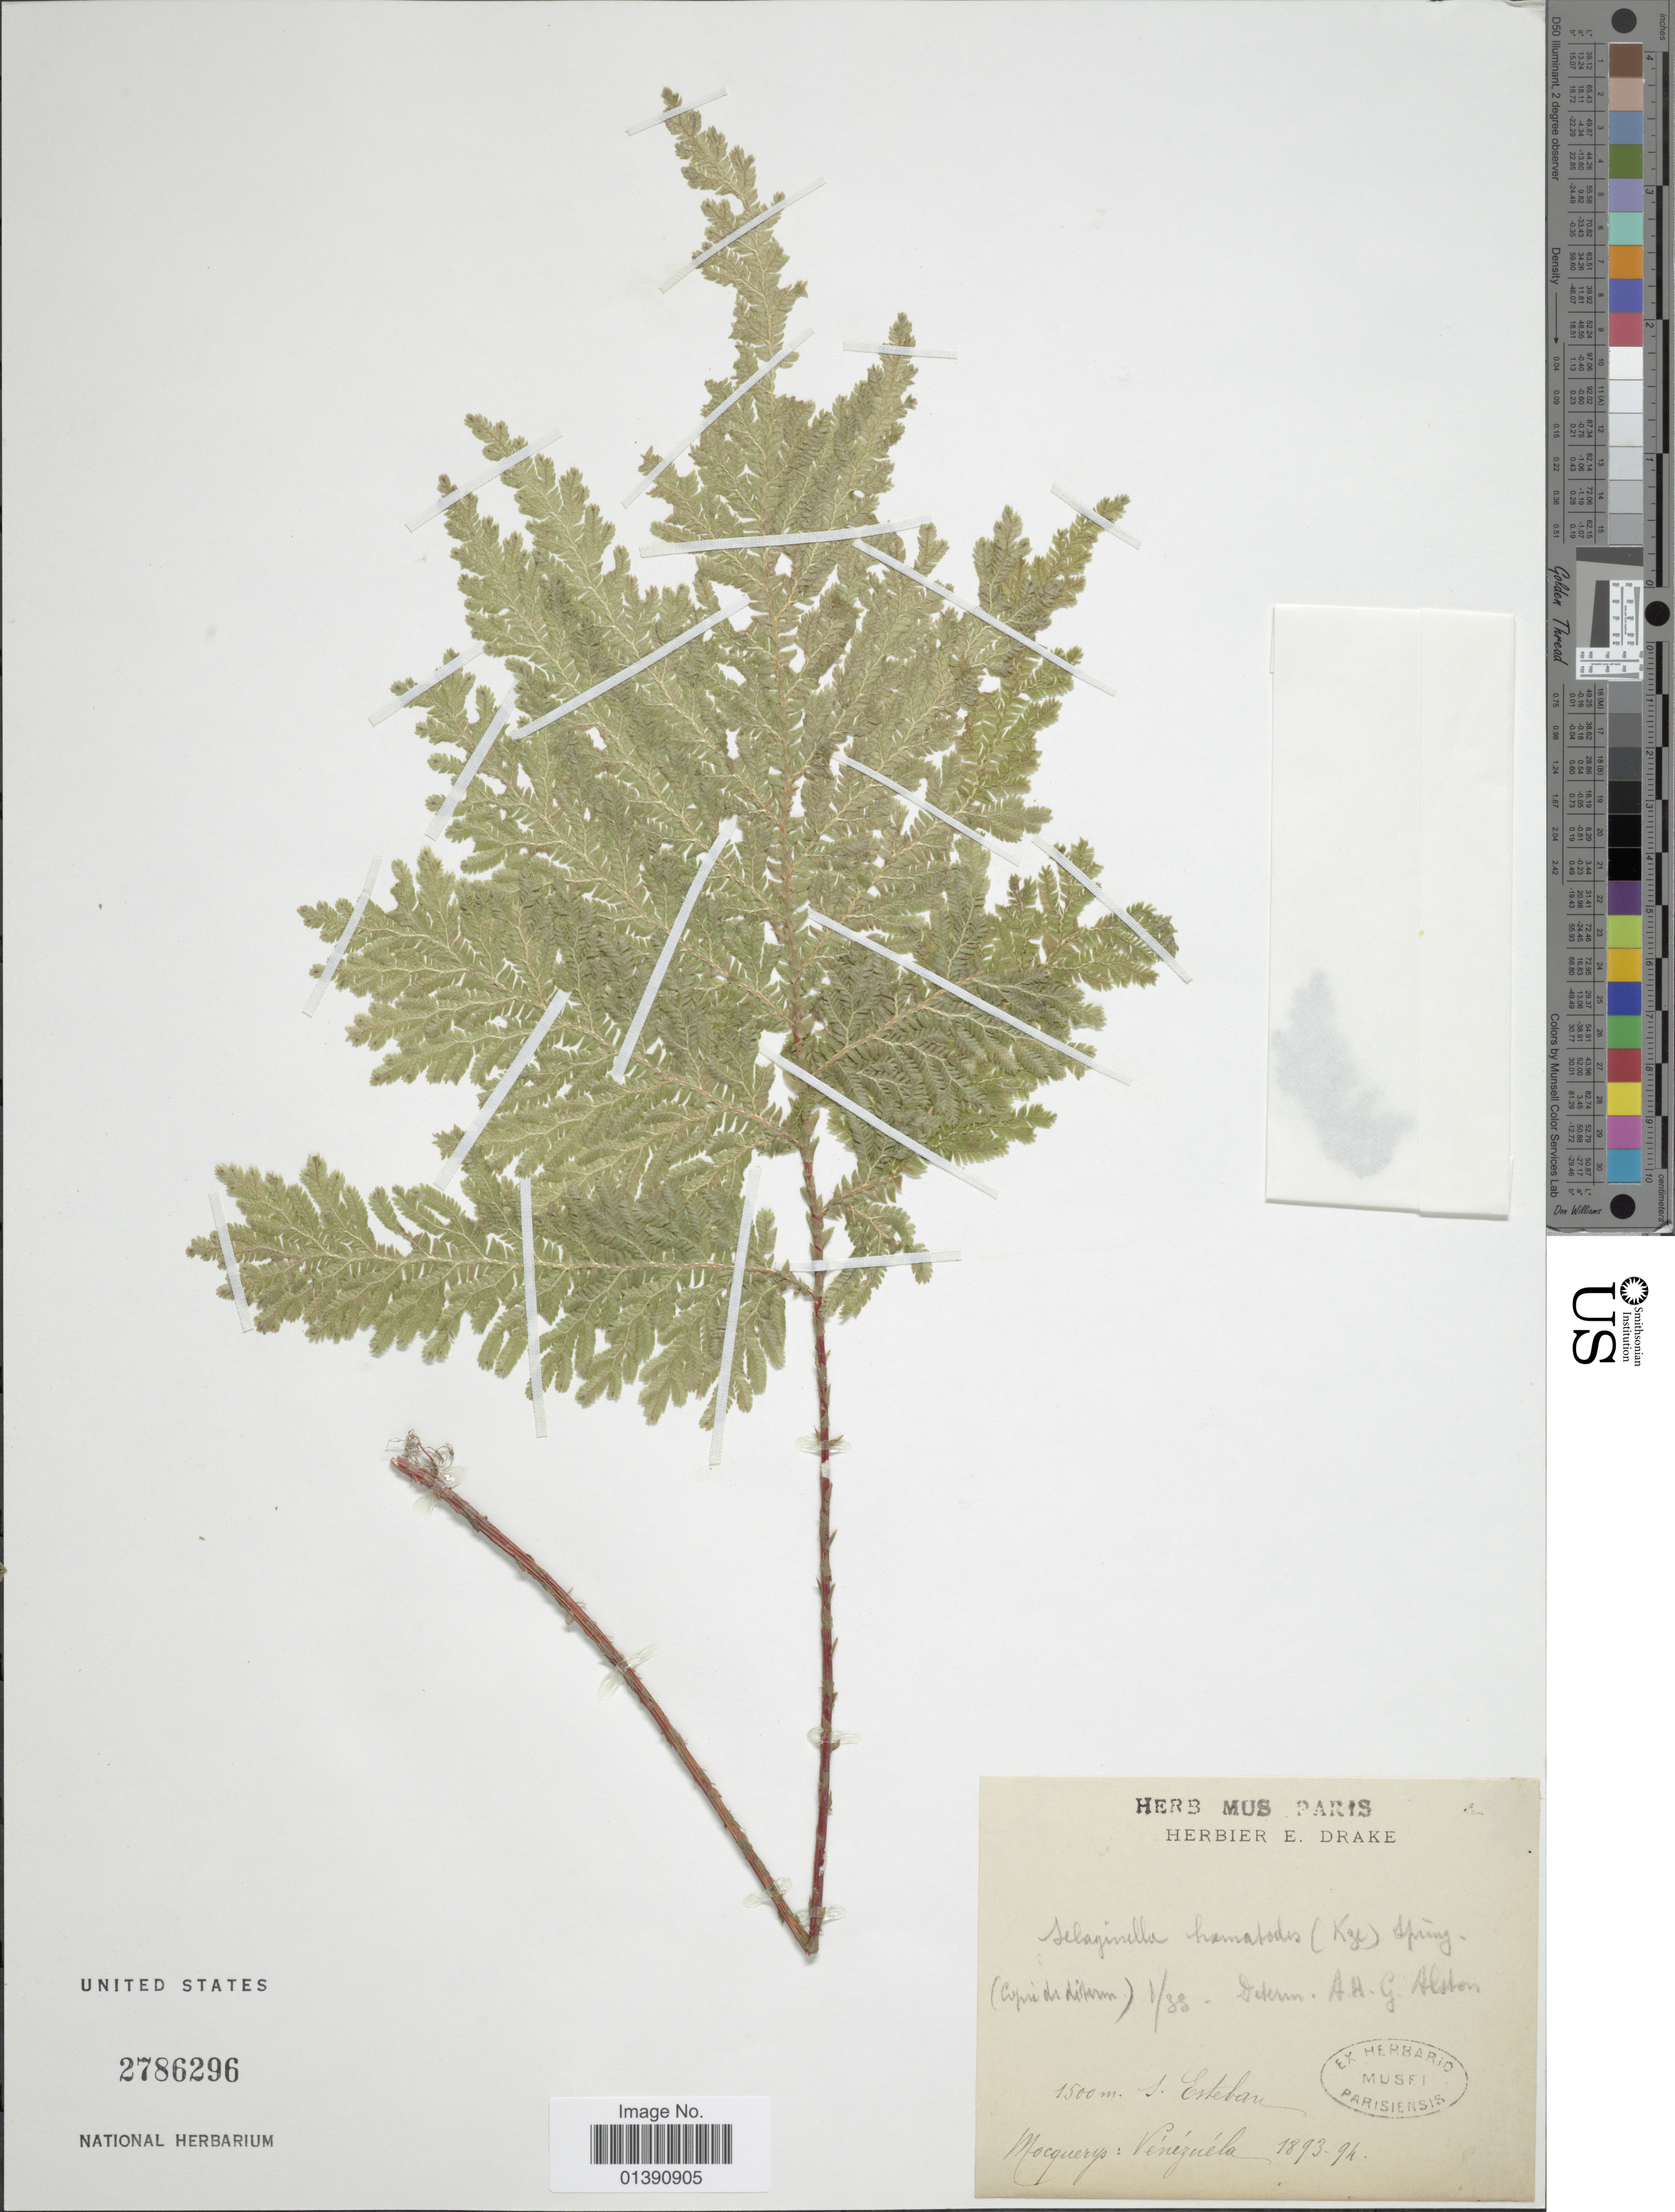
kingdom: Plantae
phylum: Tracheophyta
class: Lycopodiopsida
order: Selaginellales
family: Selaginellaceae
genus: Selaginella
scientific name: Selaginella haematodes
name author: (Kunze) Spring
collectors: A. Mocquerys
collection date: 1893/1894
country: Venezuela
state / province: Carabobo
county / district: Puerto Cabello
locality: San Esteban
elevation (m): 1500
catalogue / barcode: US 2786296